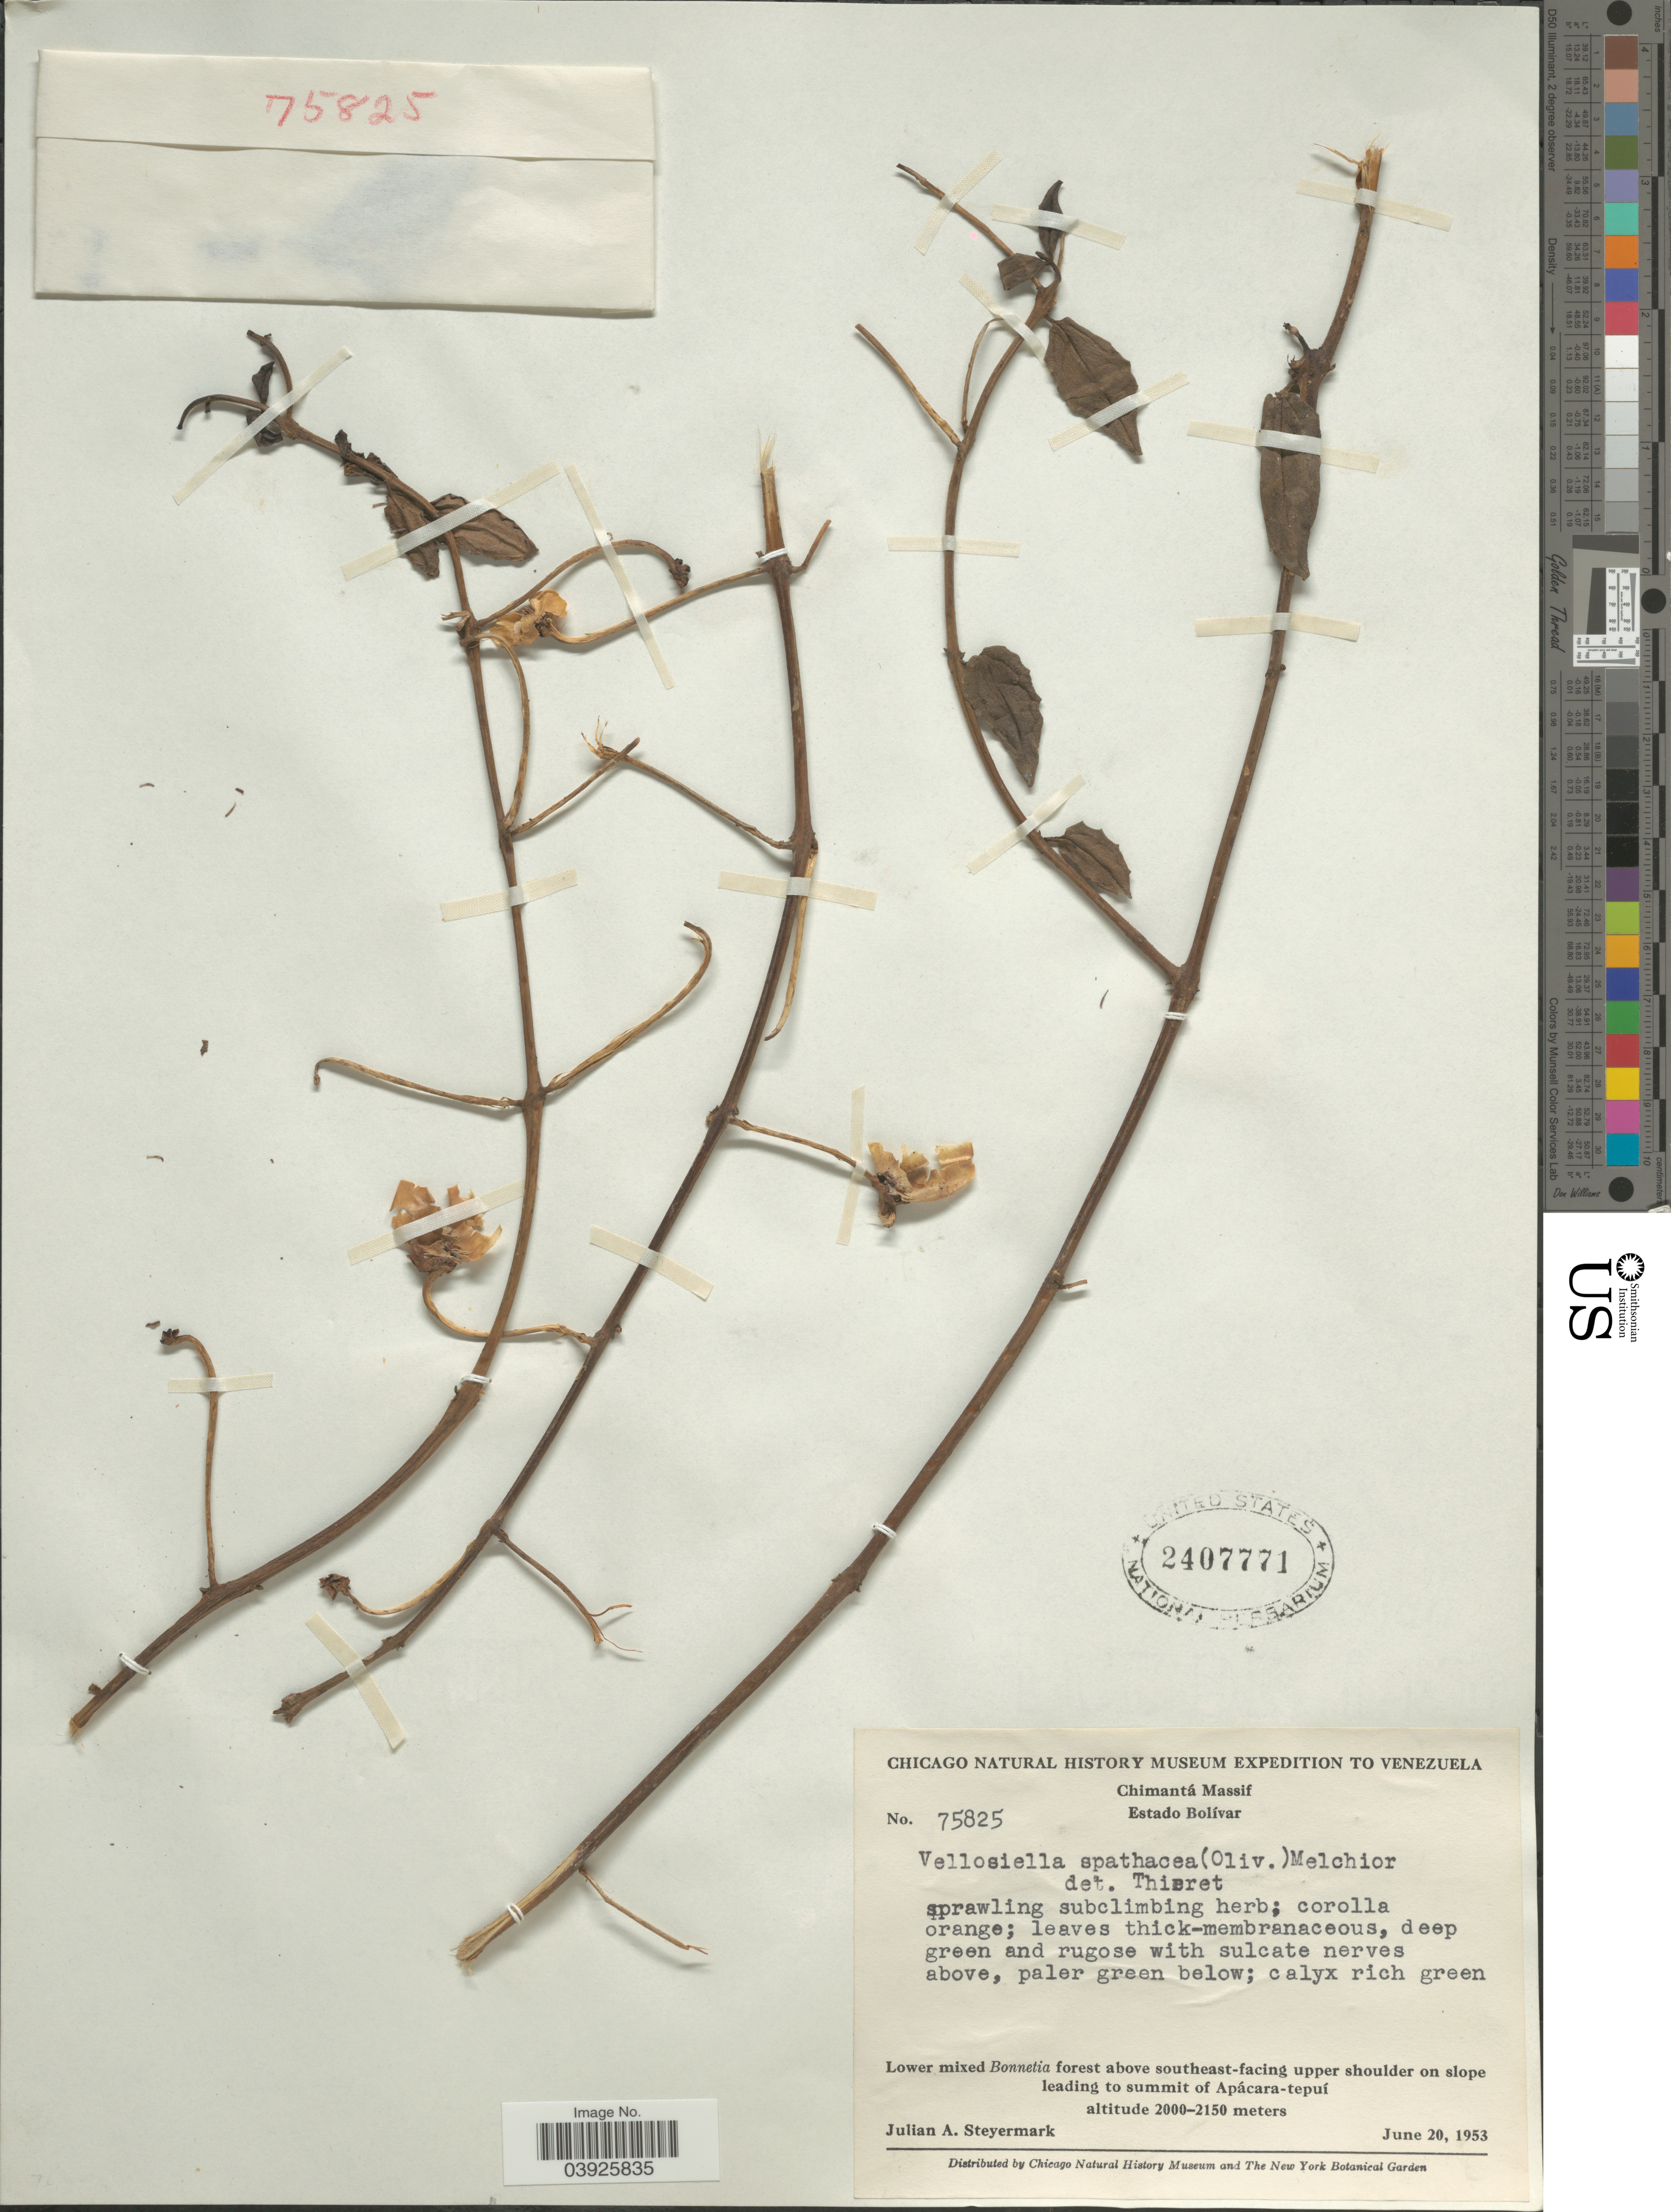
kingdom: Plantae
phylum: Tracheophyta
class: Magnoliopsida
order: Lamiales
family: Orobanchaceae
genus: Vellosiella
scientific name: Vellosiella spathacea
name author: (Oliv.) Melch.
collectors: J. Steyermark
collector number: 75825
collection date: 1953-06-20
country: Venezuela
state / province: Bolivar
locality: Chimantá Massif. Lower mixed Bonnetia forest above southeast-facing upper shoulder on slope leading to summit of Apácara-tepuí.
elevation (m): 2000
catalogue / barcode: US 2407771